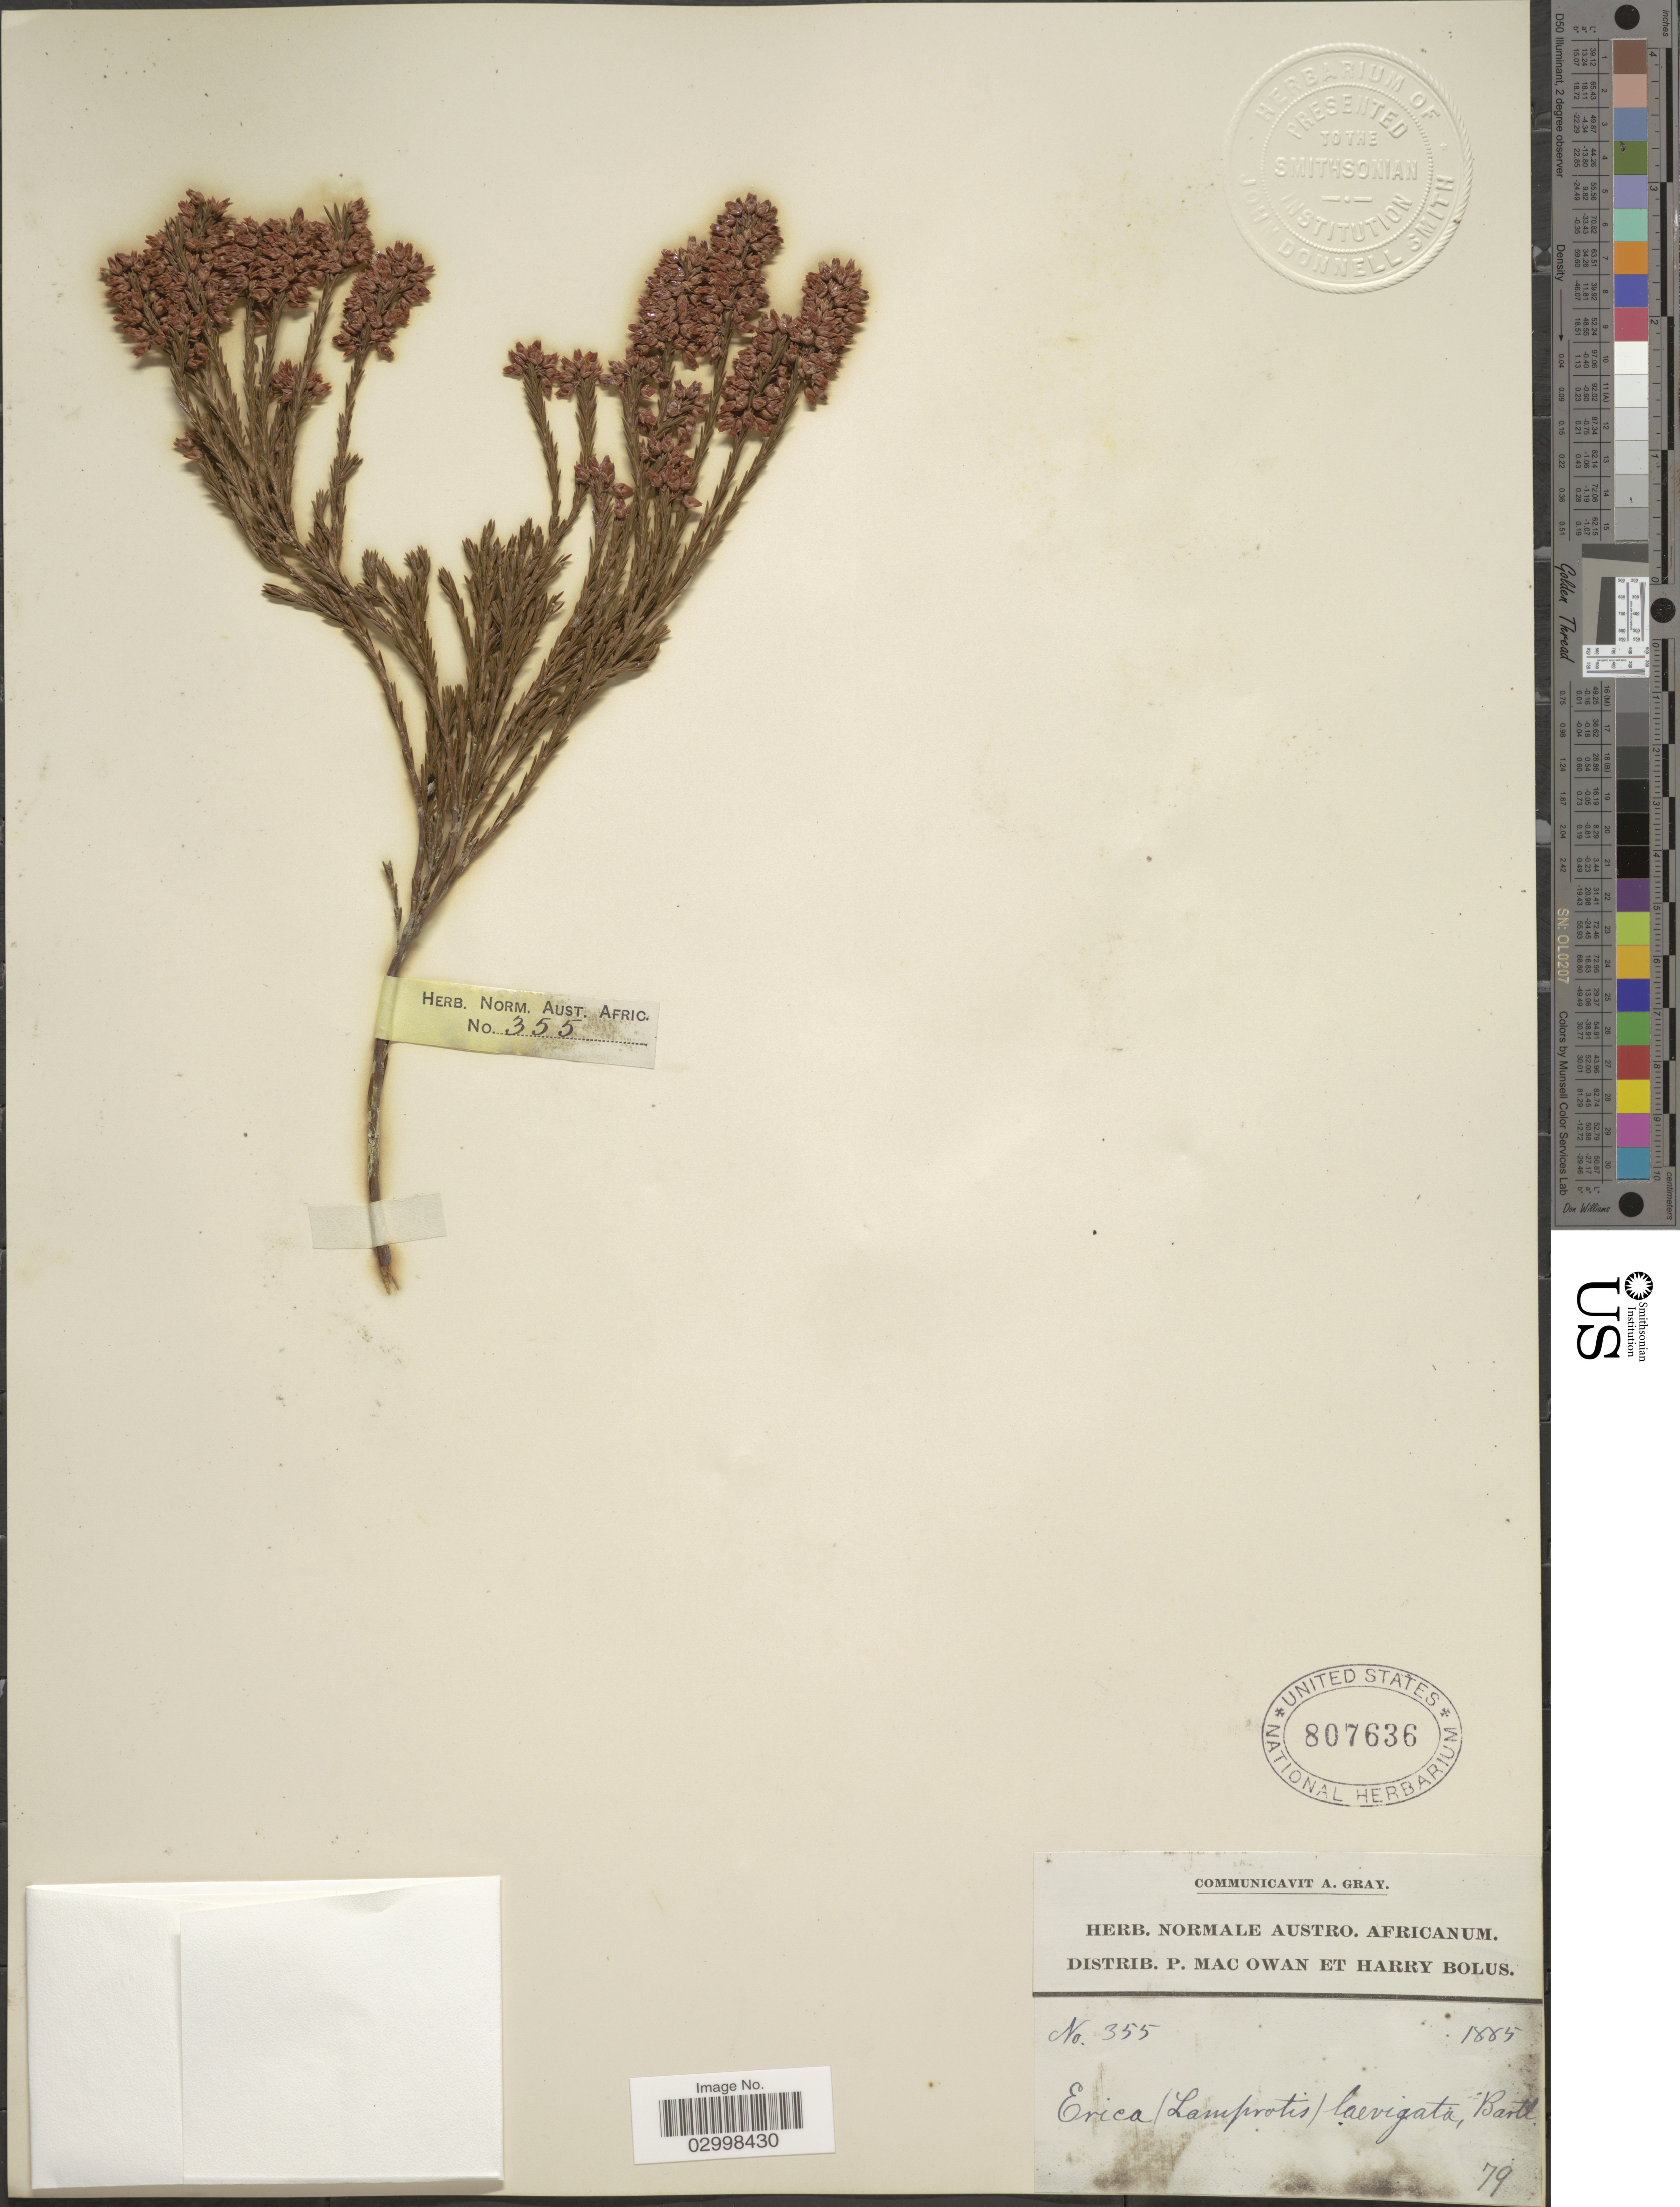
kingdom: Plantae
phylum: Tracheophyta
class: Magnoliopsida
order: Ericales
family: Ericaceae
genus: Erica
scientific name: Erica laevigata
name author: Bartl.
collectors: P. MacOwan & H. Bolus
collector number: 355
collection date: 1885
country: South Africa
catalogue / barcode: US 807636